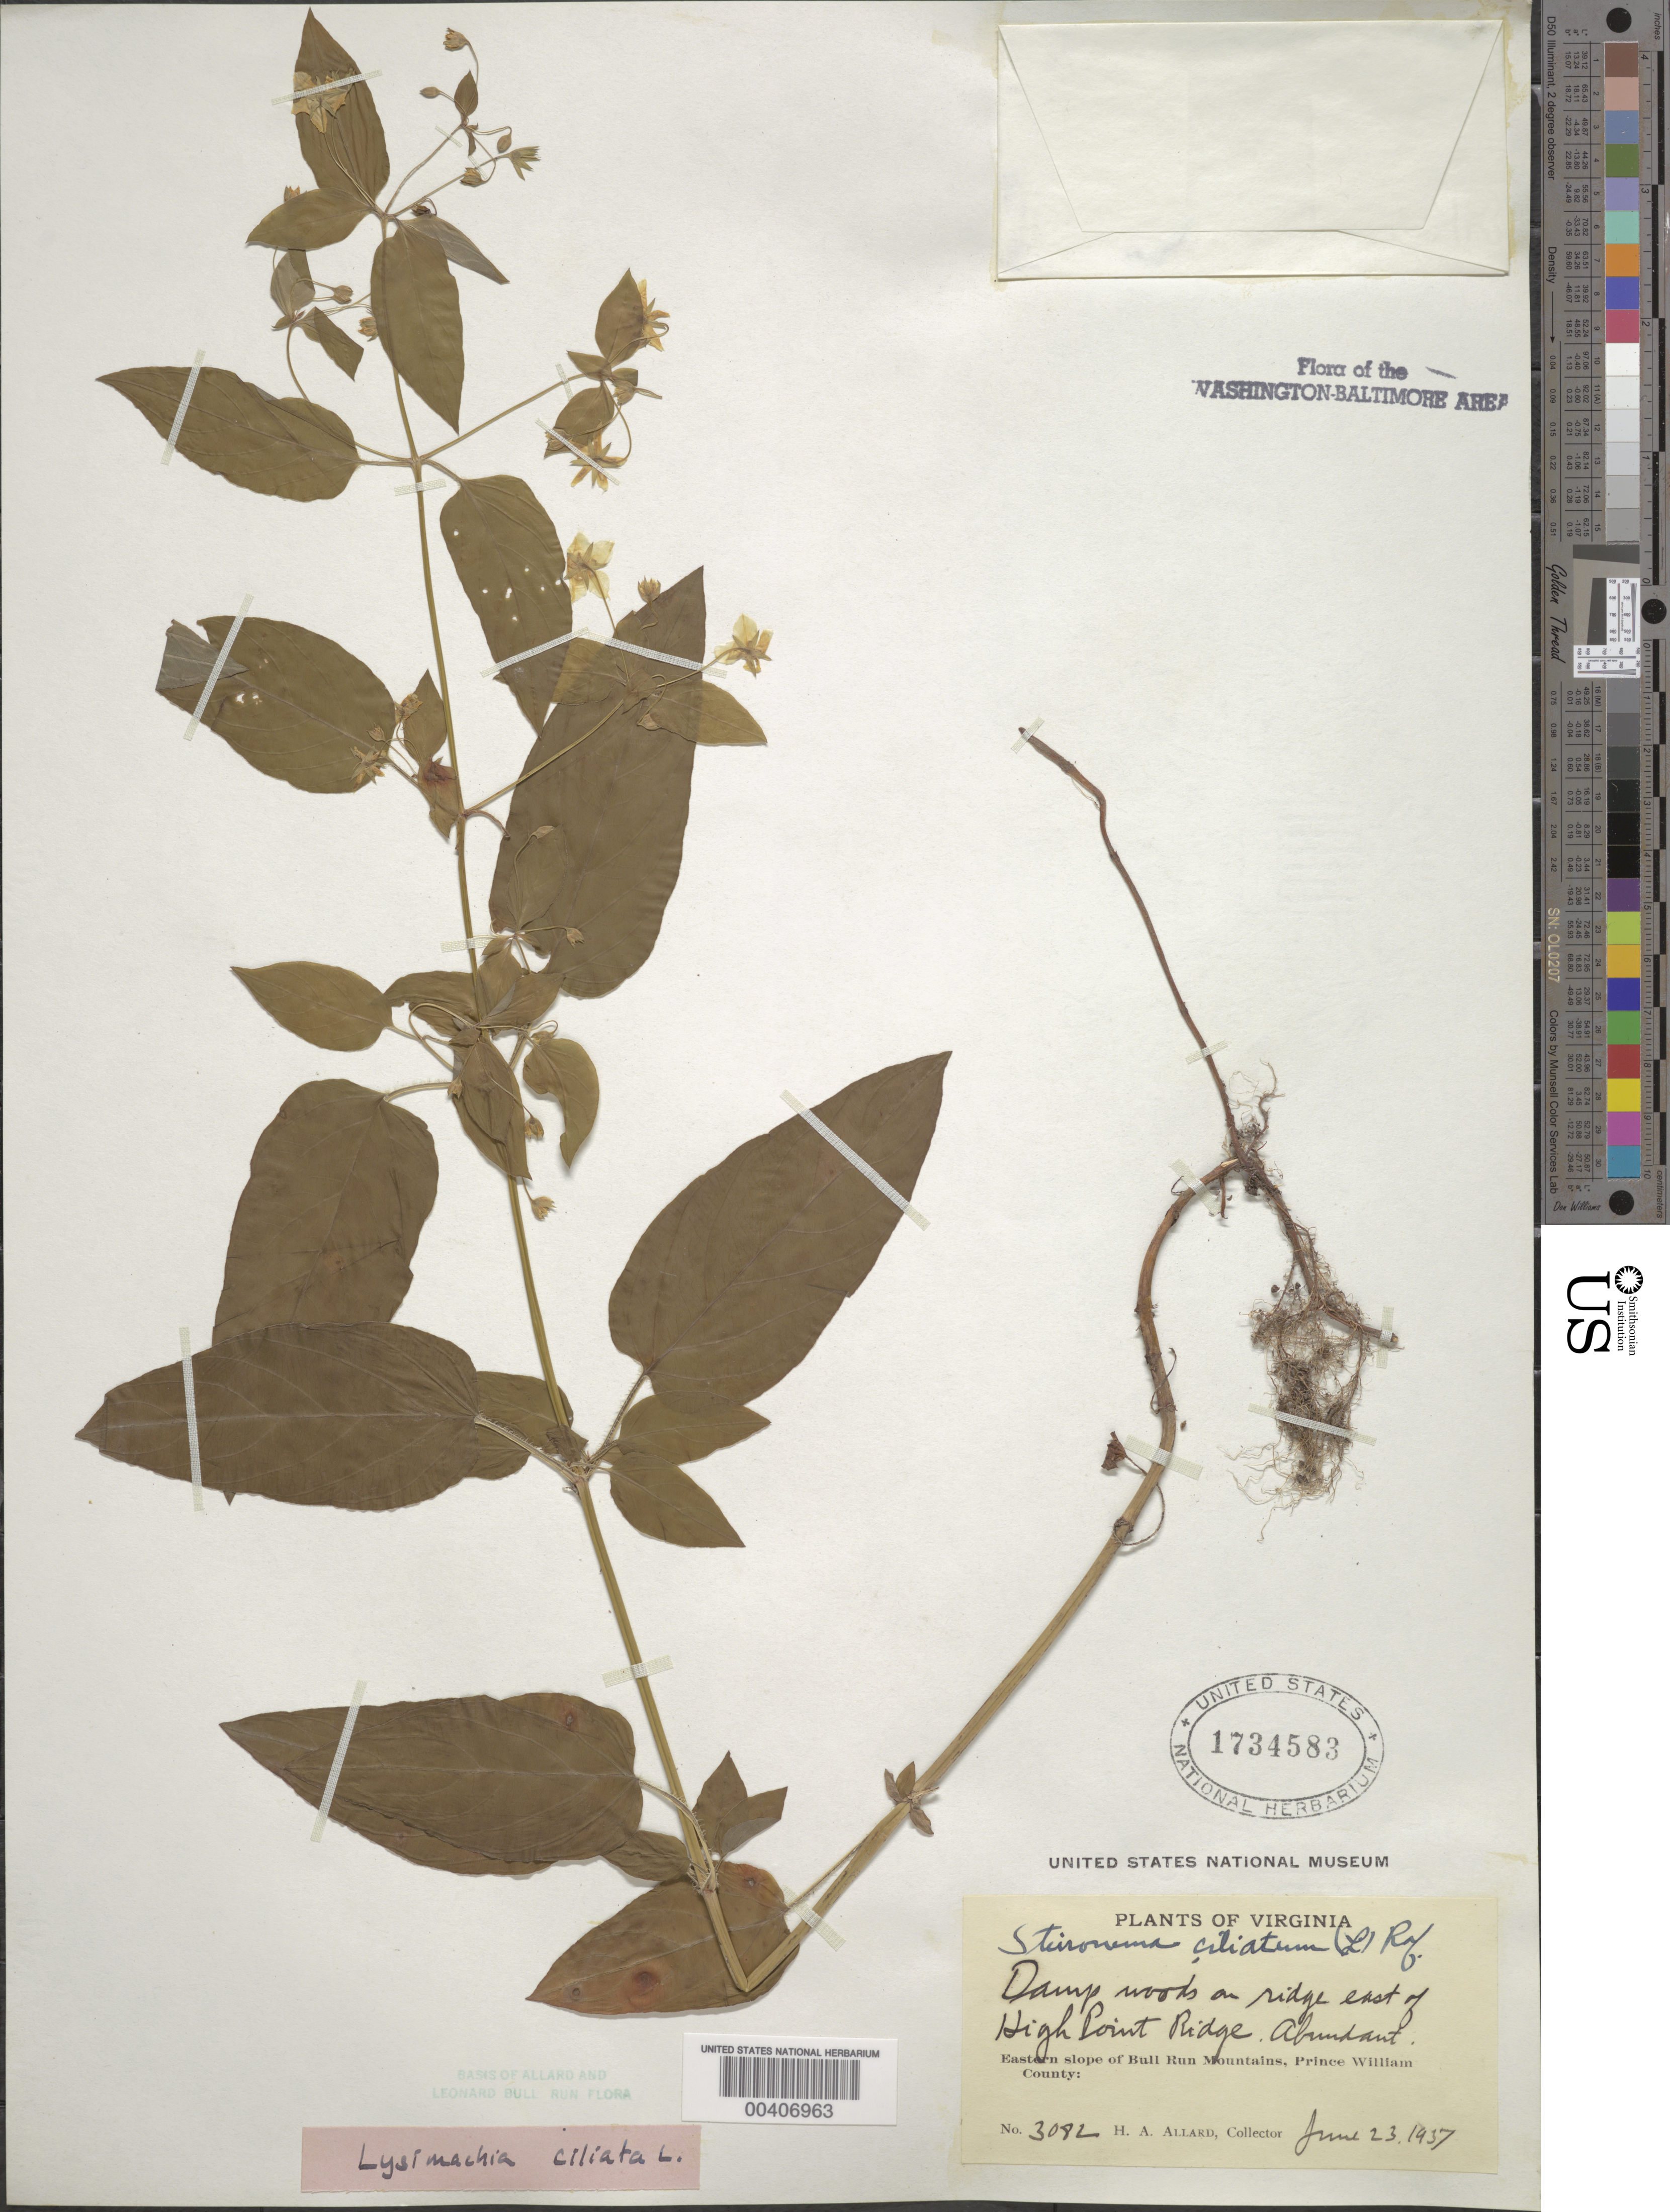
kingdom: Plantae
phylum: Tracheophyta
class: Magnoliopsida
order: Ericales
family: Primulaceae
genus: Lysimachia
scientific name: Lysimachia ciliata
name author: L.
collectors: H. A. Allard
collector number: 3082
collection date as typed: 23 Jun 1937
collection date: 1937-06-23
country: United States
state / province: Virginia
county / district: Prince William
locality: Below High Point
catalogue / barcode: US 1734583